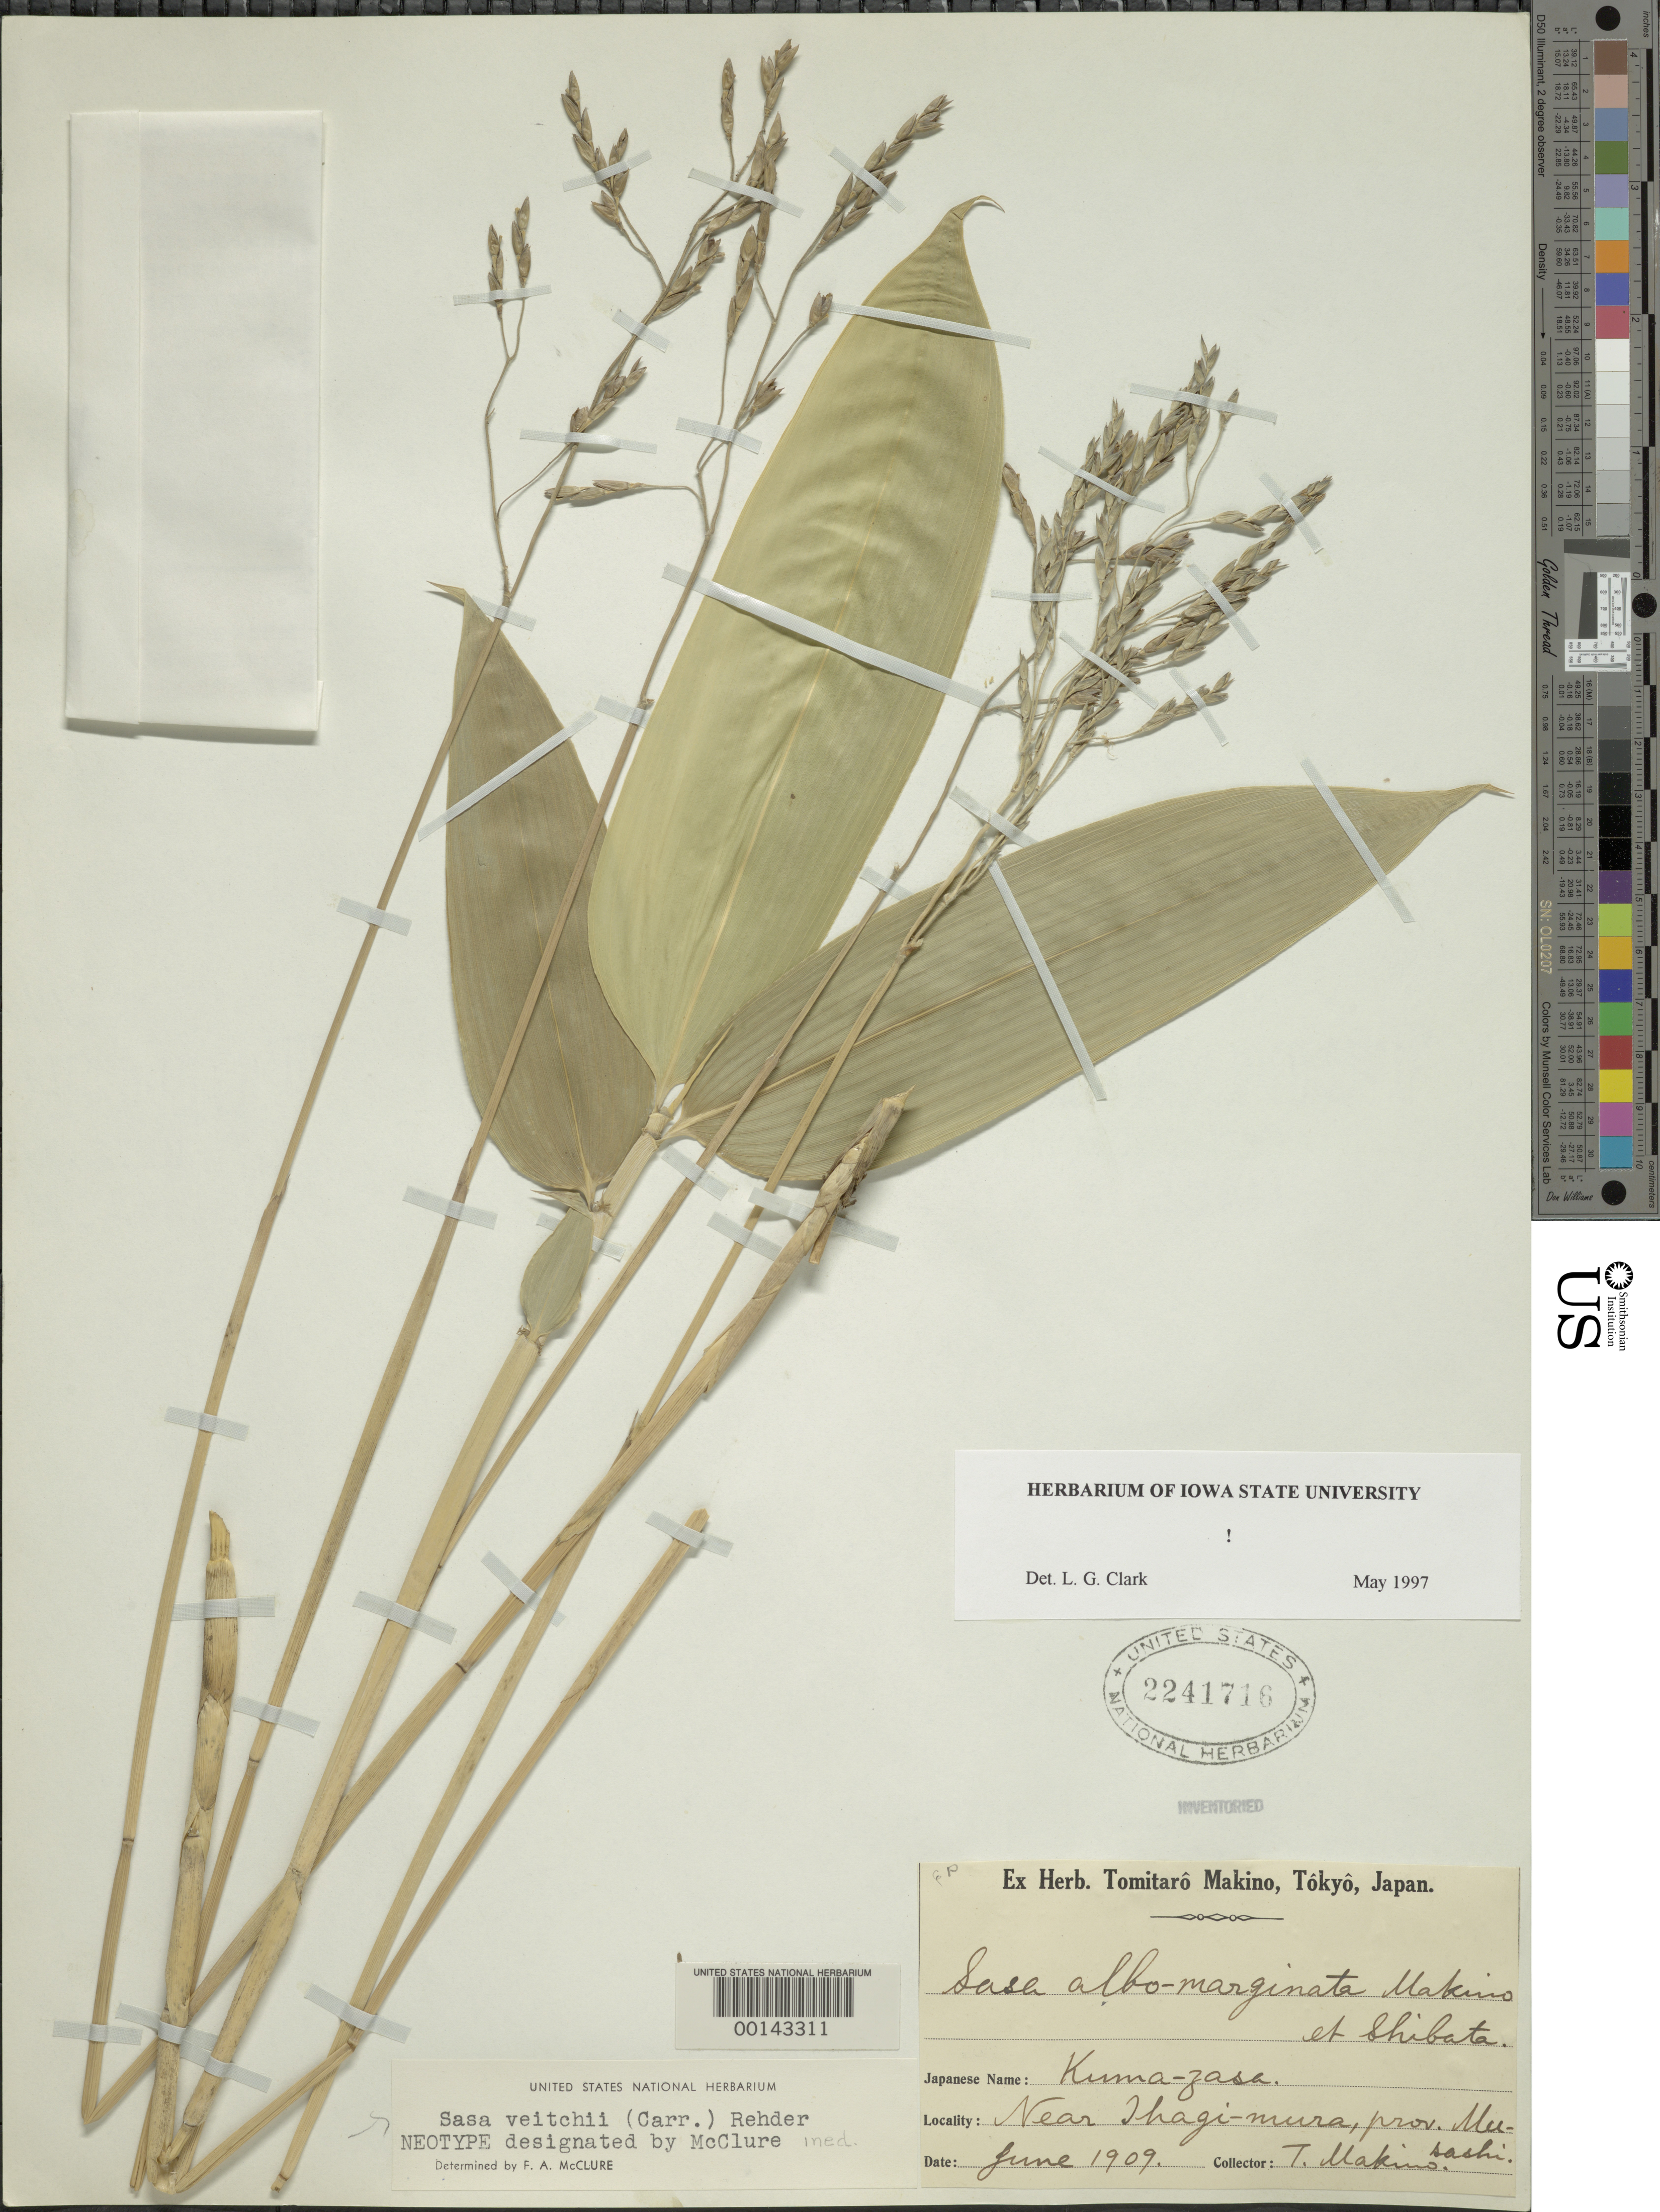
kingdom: Plantae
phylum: Tracheophyta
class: Liliopsida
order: Poales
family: Poaceae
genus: Sasa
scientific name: Sasa veitchii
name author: (Carrière) Rehder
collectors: T. Makino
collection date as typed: Jun 1909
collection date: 1909-06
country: Japan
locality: Musashi, ihagi-mura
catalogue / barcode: US 2241716